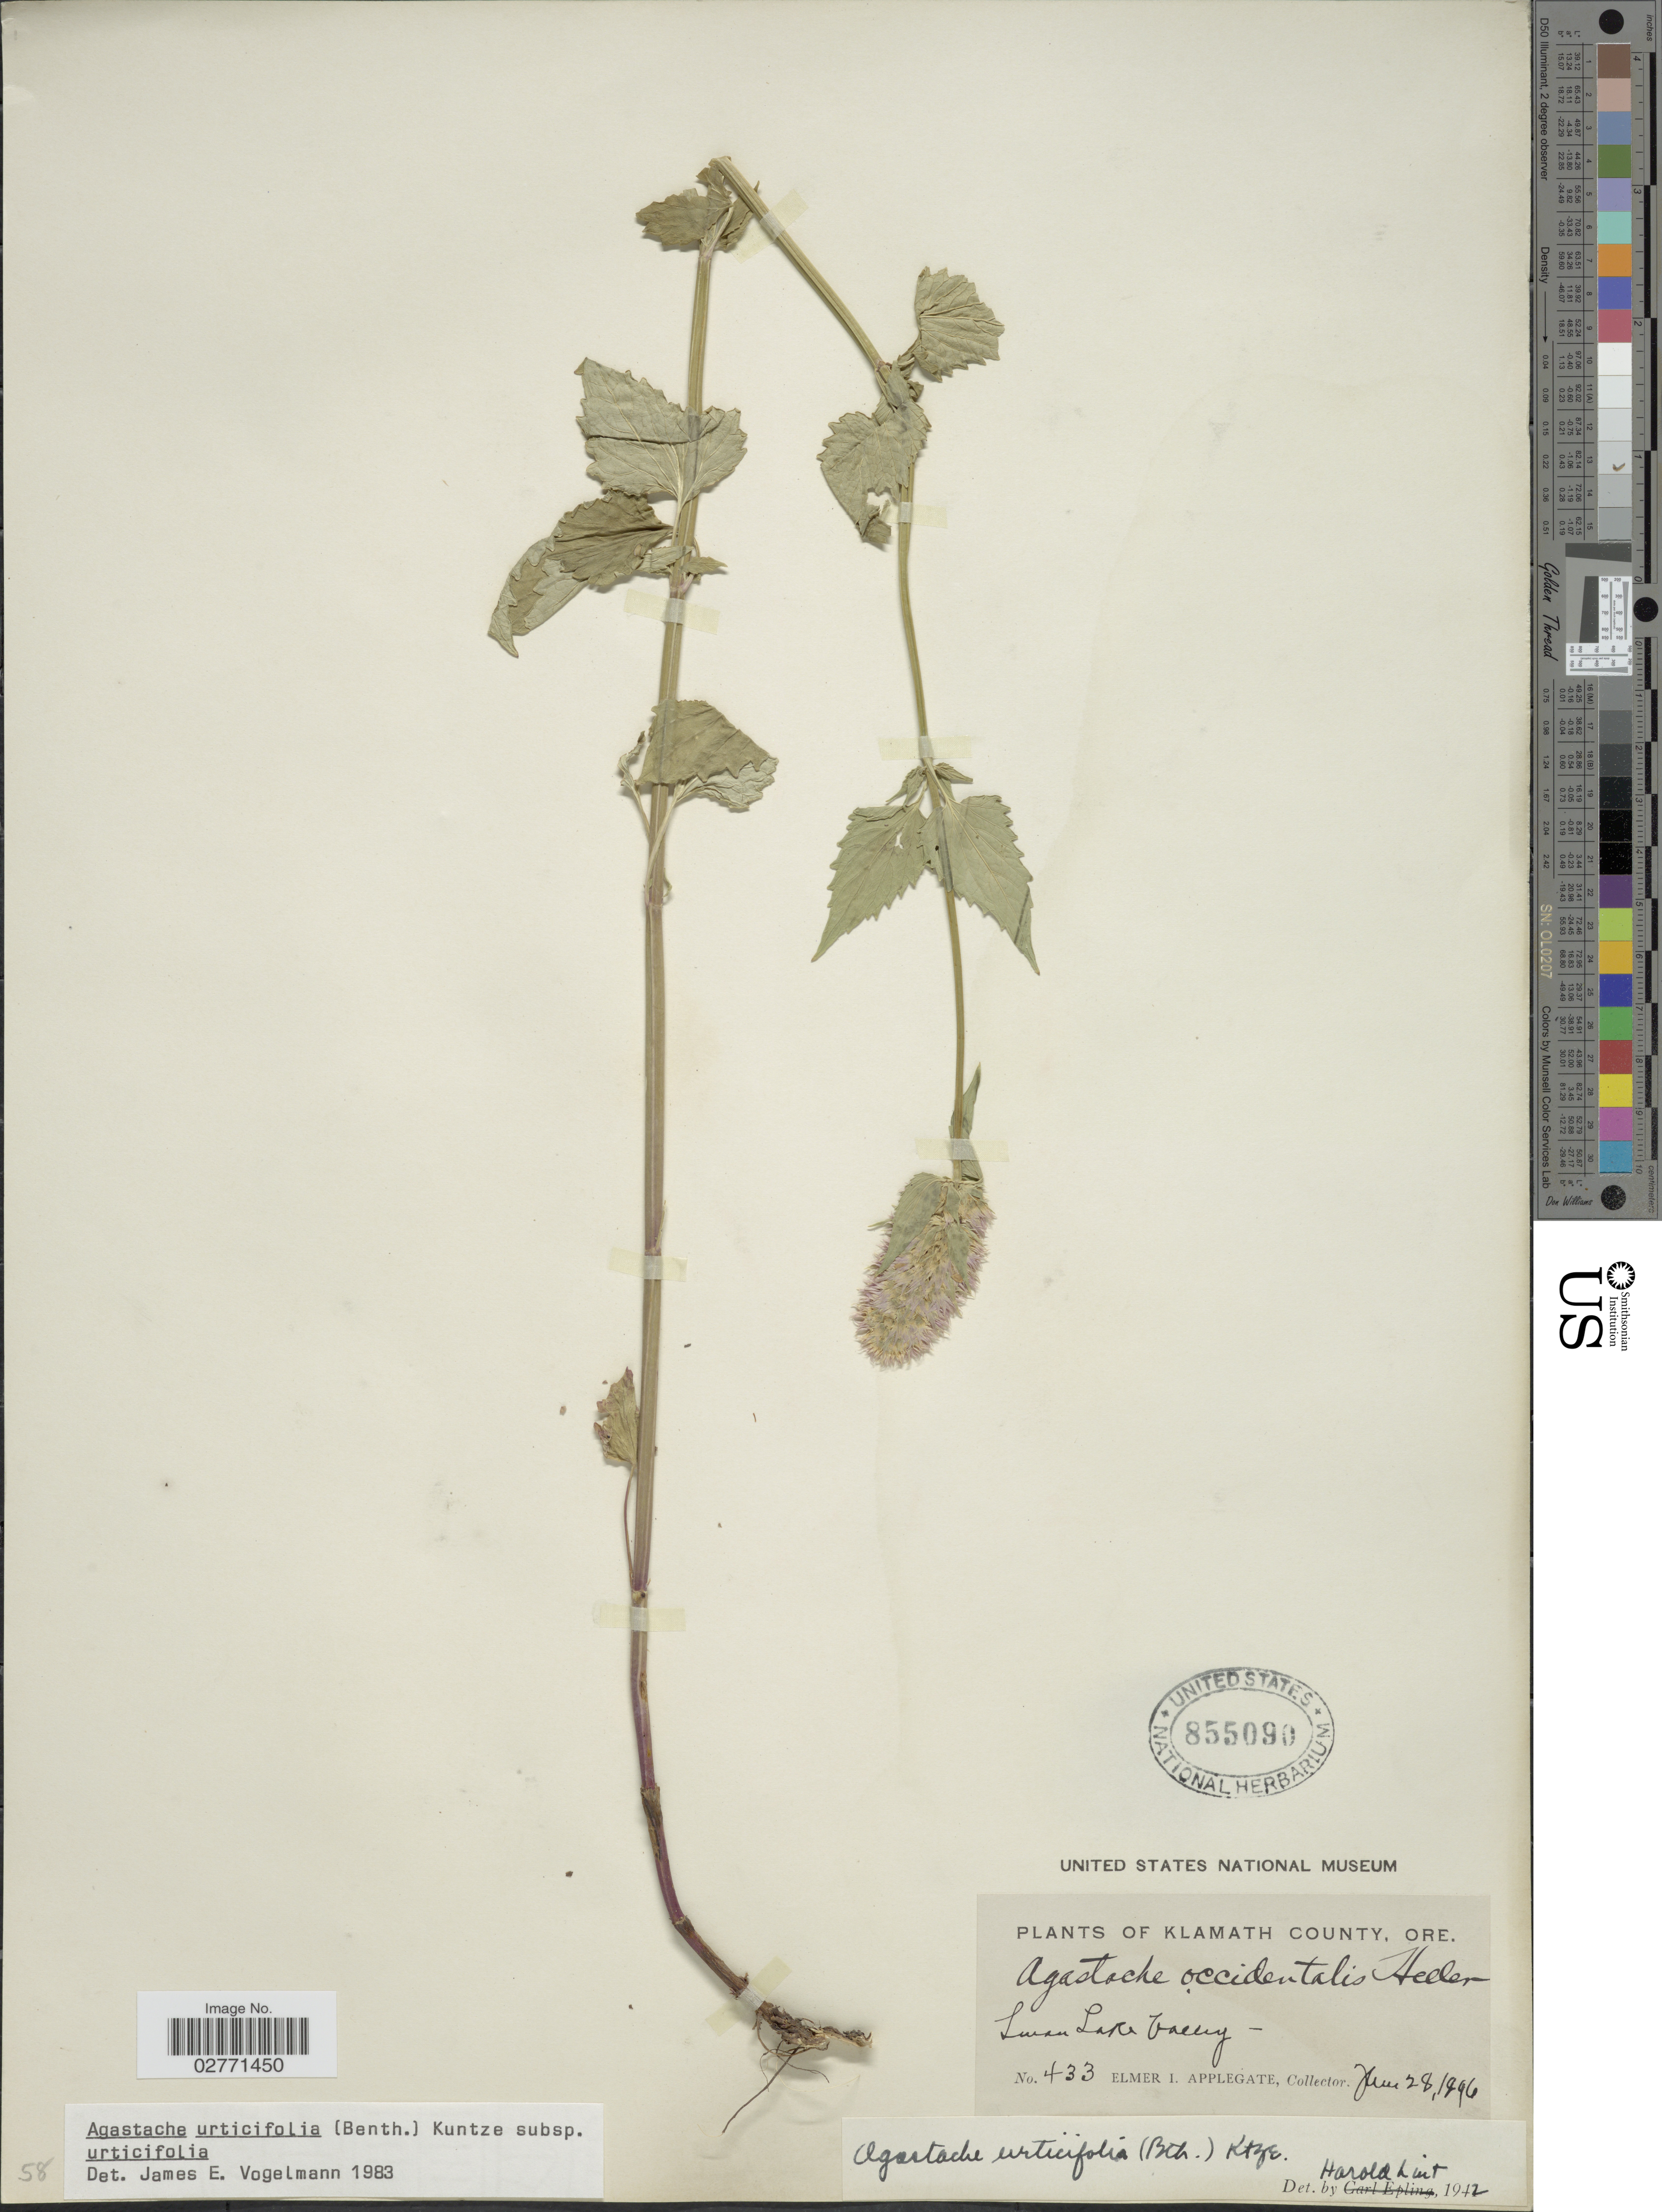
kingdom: Plantae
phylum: Tracheophyta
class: Magnoliopsida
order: Lamiales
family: Lamiaceae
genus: Agastache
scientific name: Agastache urticifolia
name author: (Benth.) Kuntze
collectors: E. I. Applegate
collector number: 433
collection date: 1896-06-28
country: United States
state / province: Oregon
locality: Klamath County. Swan Lake Valley.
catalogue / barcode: US 855090